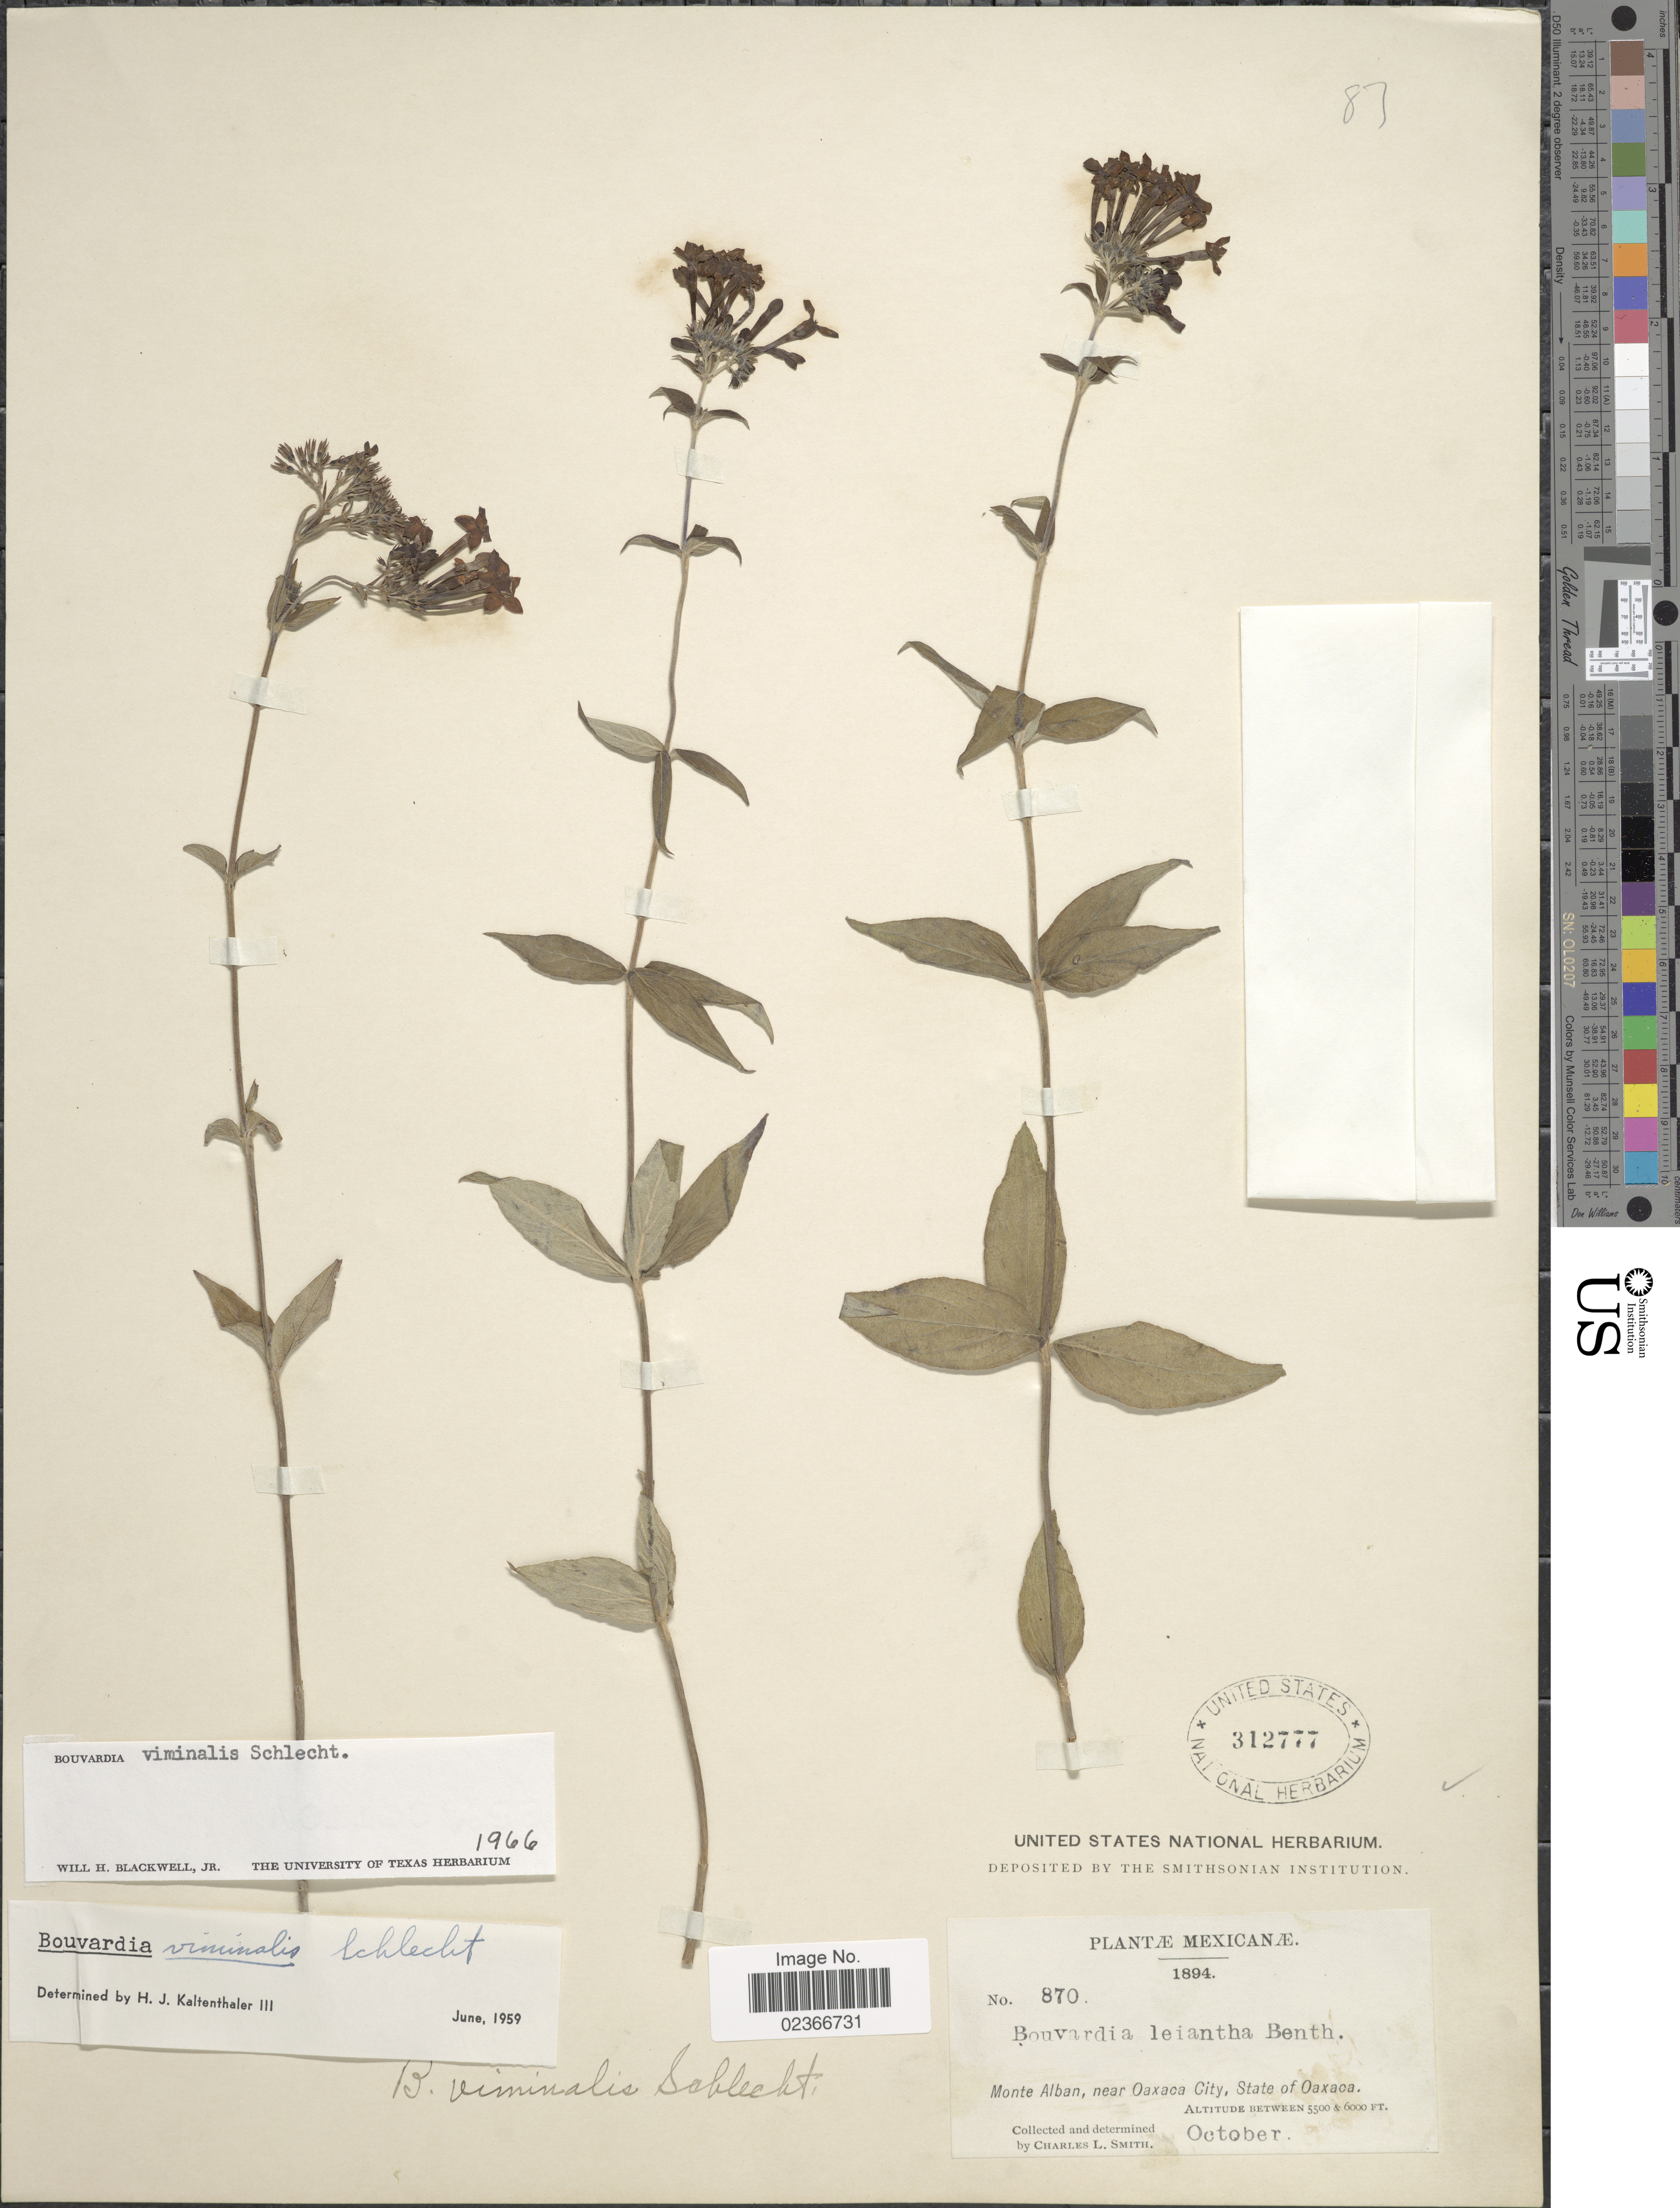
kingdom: Plantae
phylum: Tracheophyta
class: Magnoliopsida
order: Gentianales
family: Rubiaceae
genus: Bouvardia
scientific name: Bouvardia viminalis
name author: Schltdl.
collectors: C. L. Smith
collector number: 870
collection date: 1894-10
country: Mexico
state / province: Oaxaca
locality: Monte Alban, near Oaxaca City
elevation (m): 1676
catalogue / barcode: US 312777